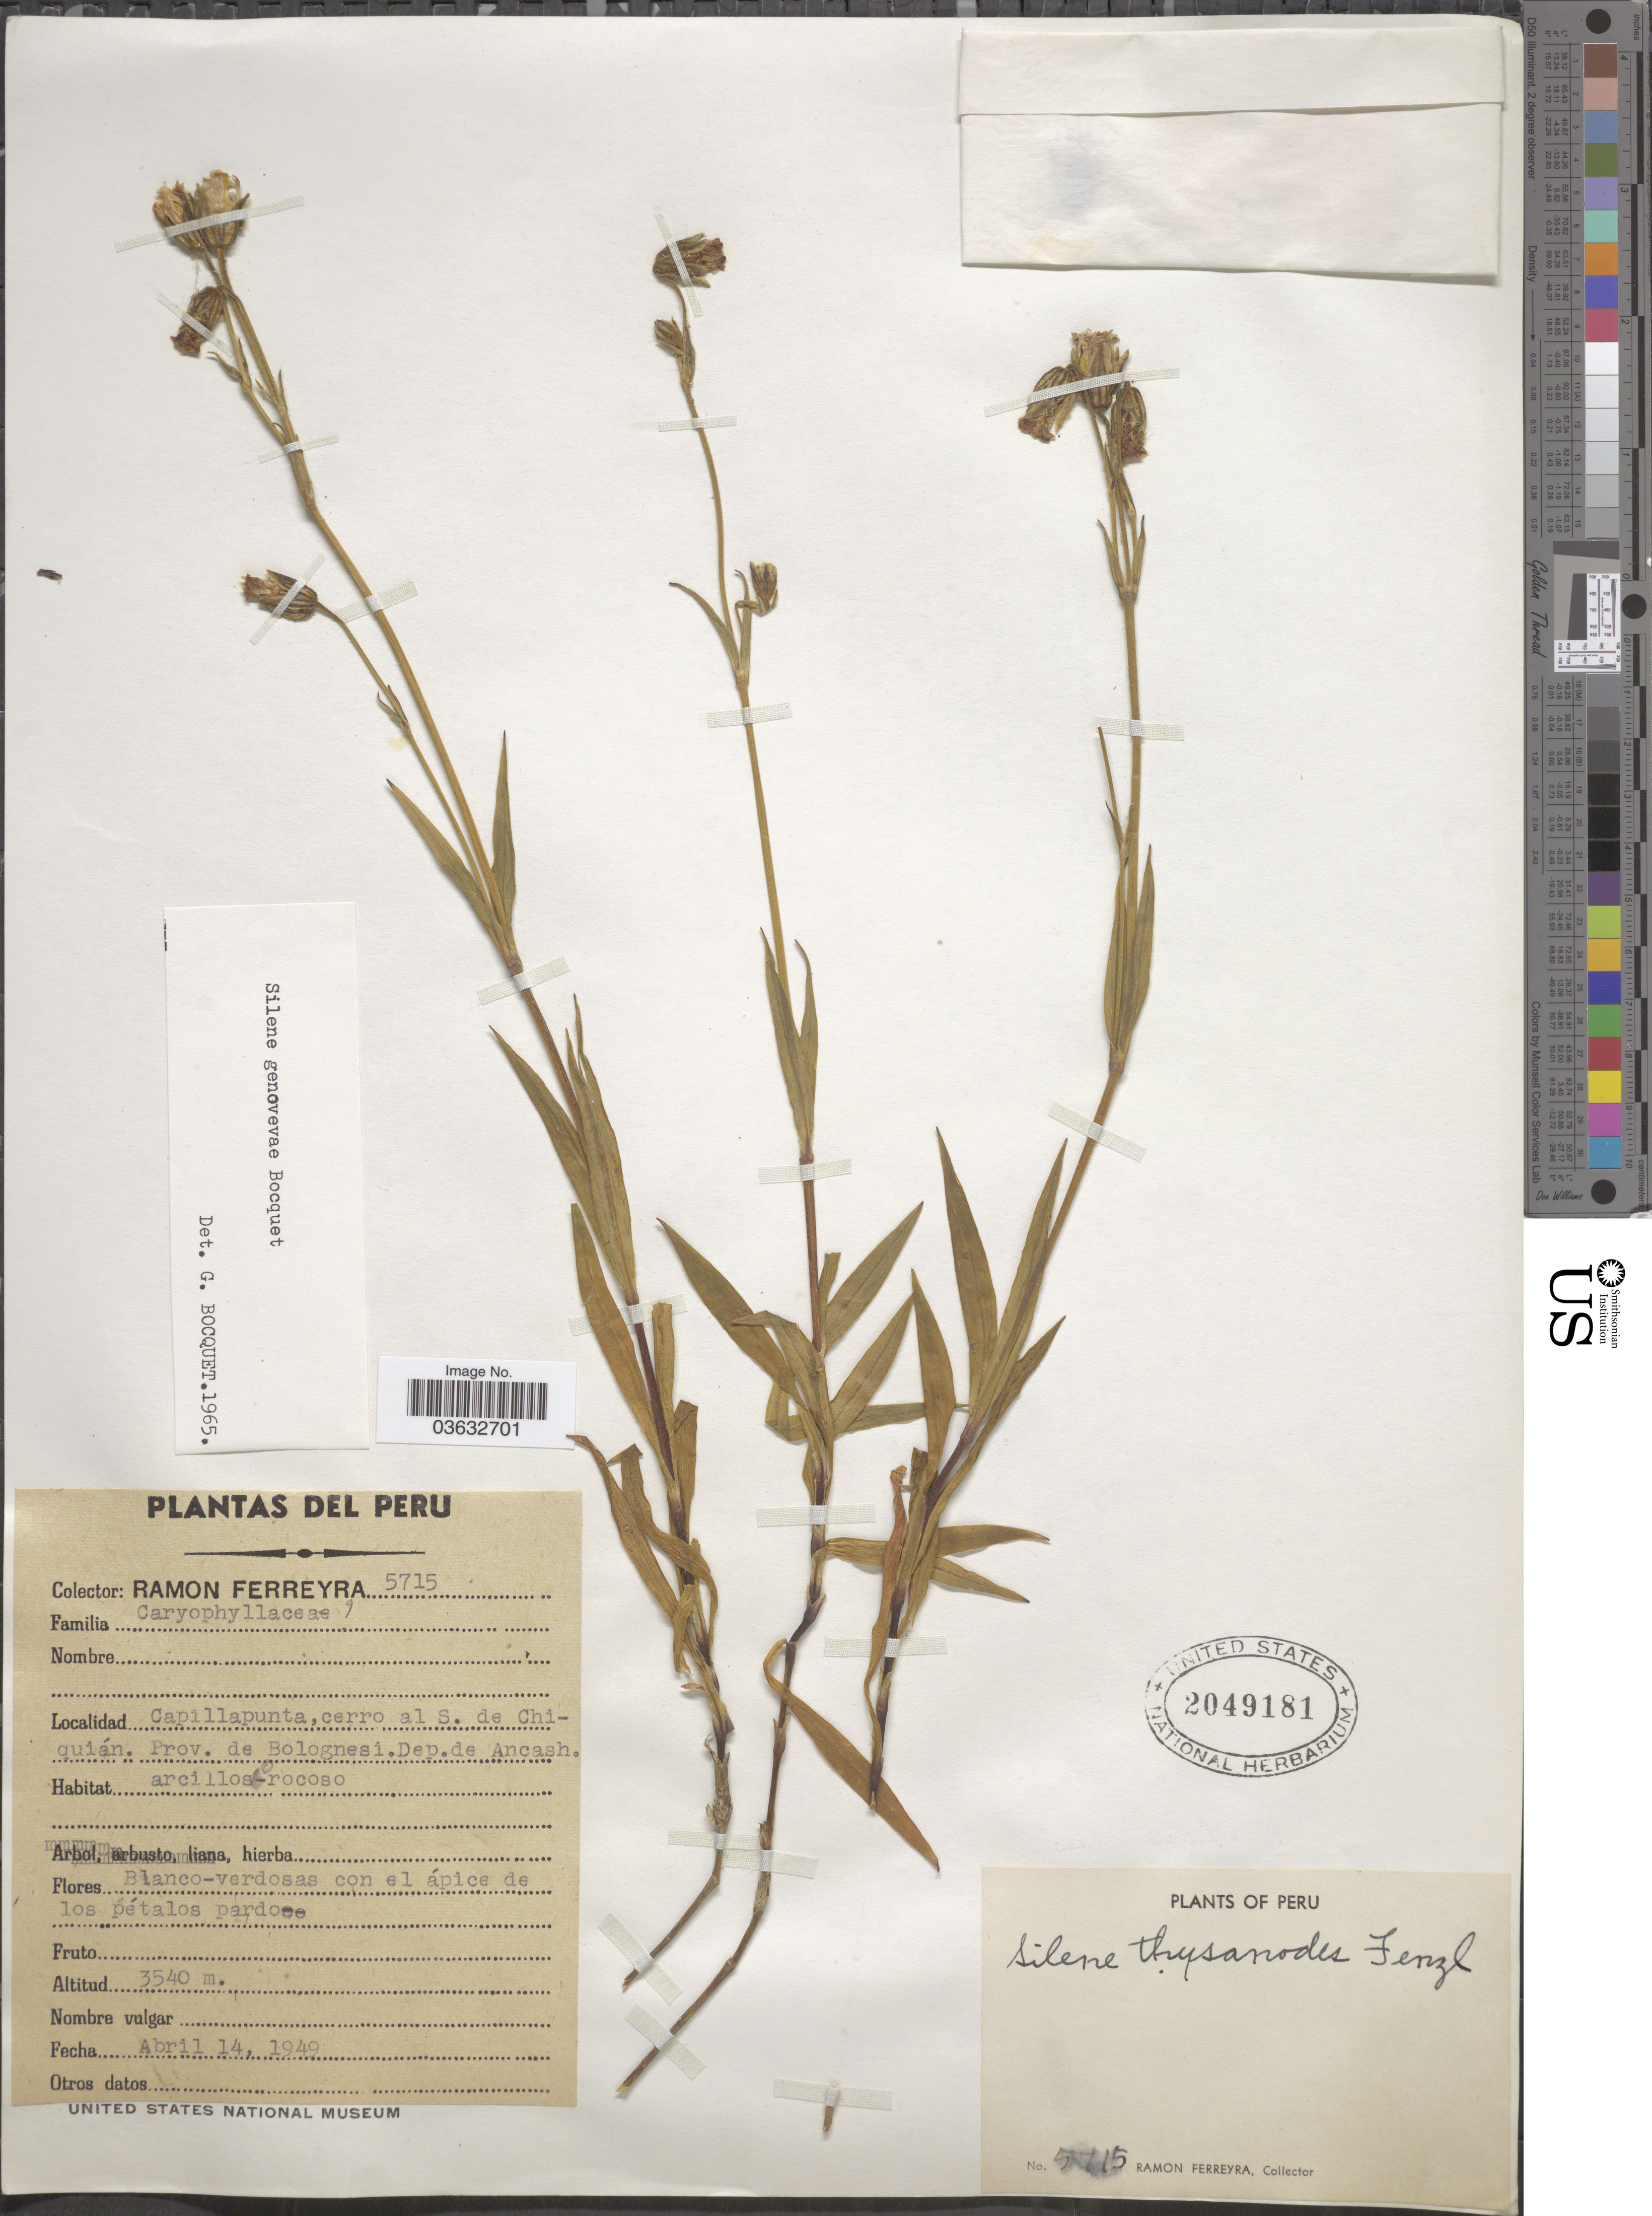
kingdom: Plantae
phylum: Tracheophyta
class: Magnoliopsida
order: Caryophyllales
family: Caryophyllaceae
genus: Silene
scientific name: Silene genovevae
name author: Bocquet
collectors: R. A. Ferreyra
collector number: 5715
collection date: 1949-04-14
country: Peru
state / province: Ancash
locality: Capillapunta, cerro al S. de Chiquian. Prov. de Bolognesi. Dep. de Ancash.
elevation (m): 3540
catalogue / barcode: US 2049181